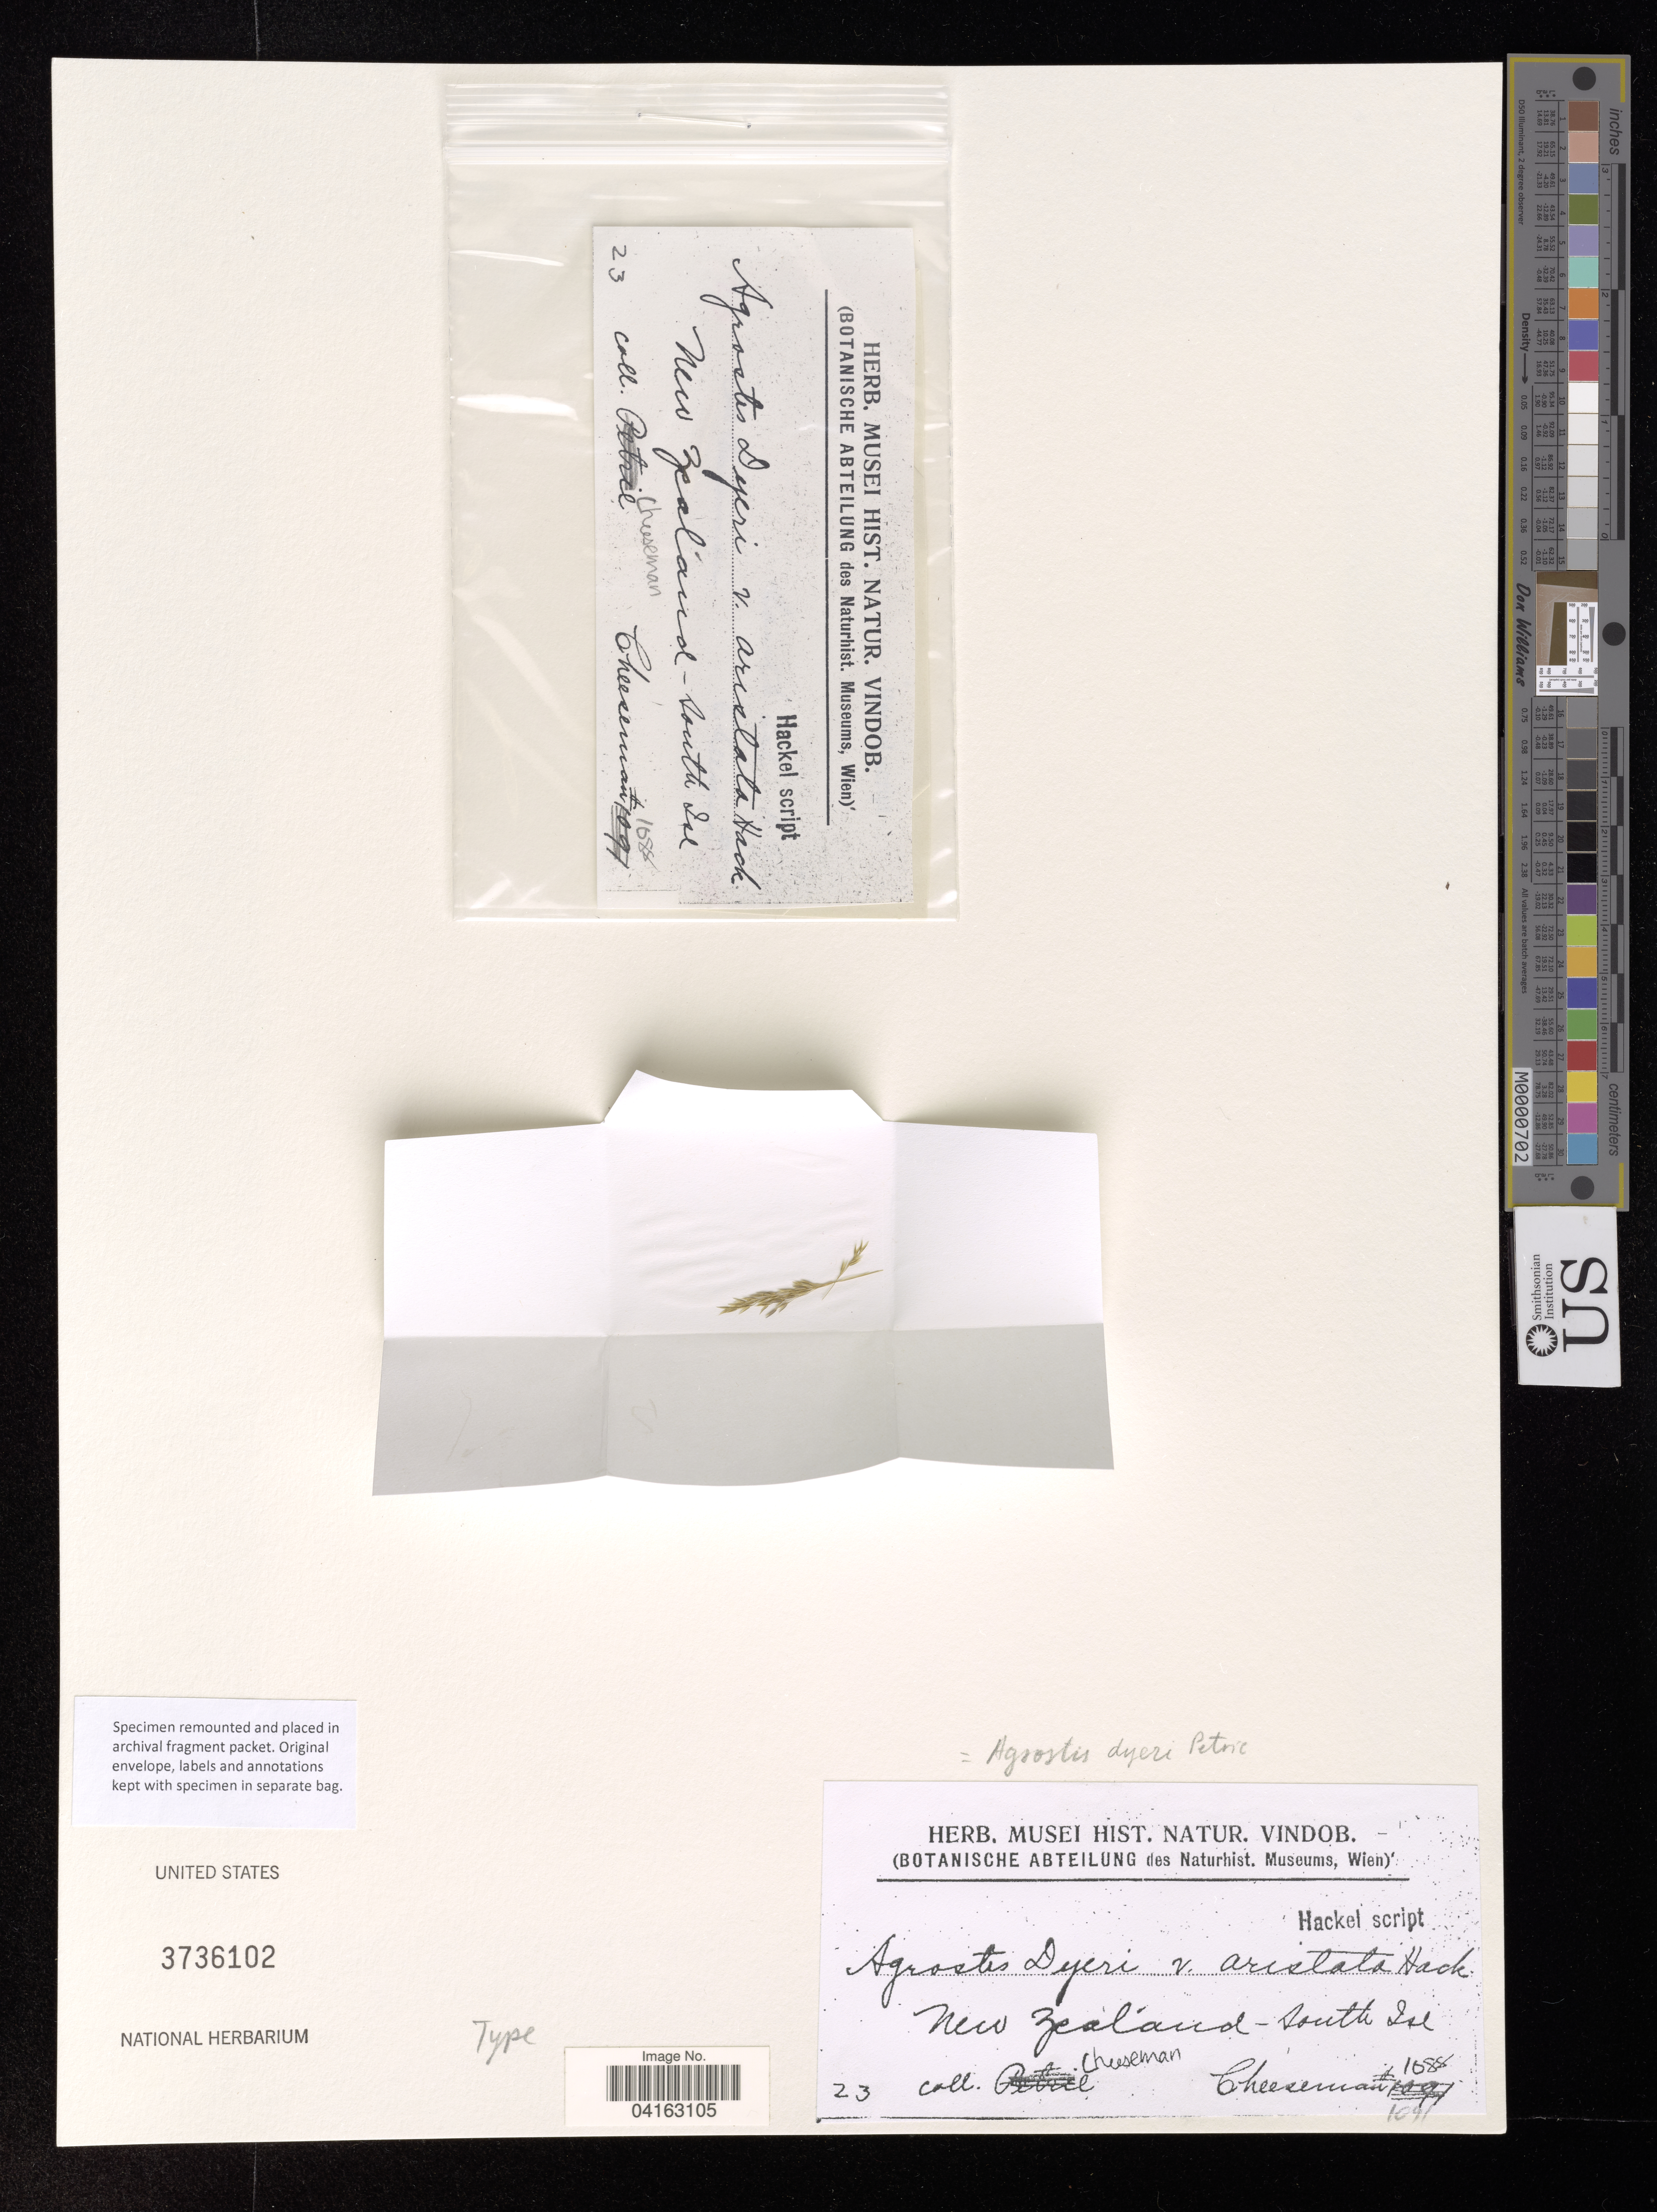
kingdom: Plantae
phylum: Tracheophyta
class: Liliopsida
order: Poales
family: Poaceae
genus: Agrostis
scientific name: Agrostis dyeri var. aristata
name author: Hack. in Cheeseman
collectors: Cheeseman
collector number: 1088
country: New Zealand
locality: South Island.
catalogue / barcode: US 3736102